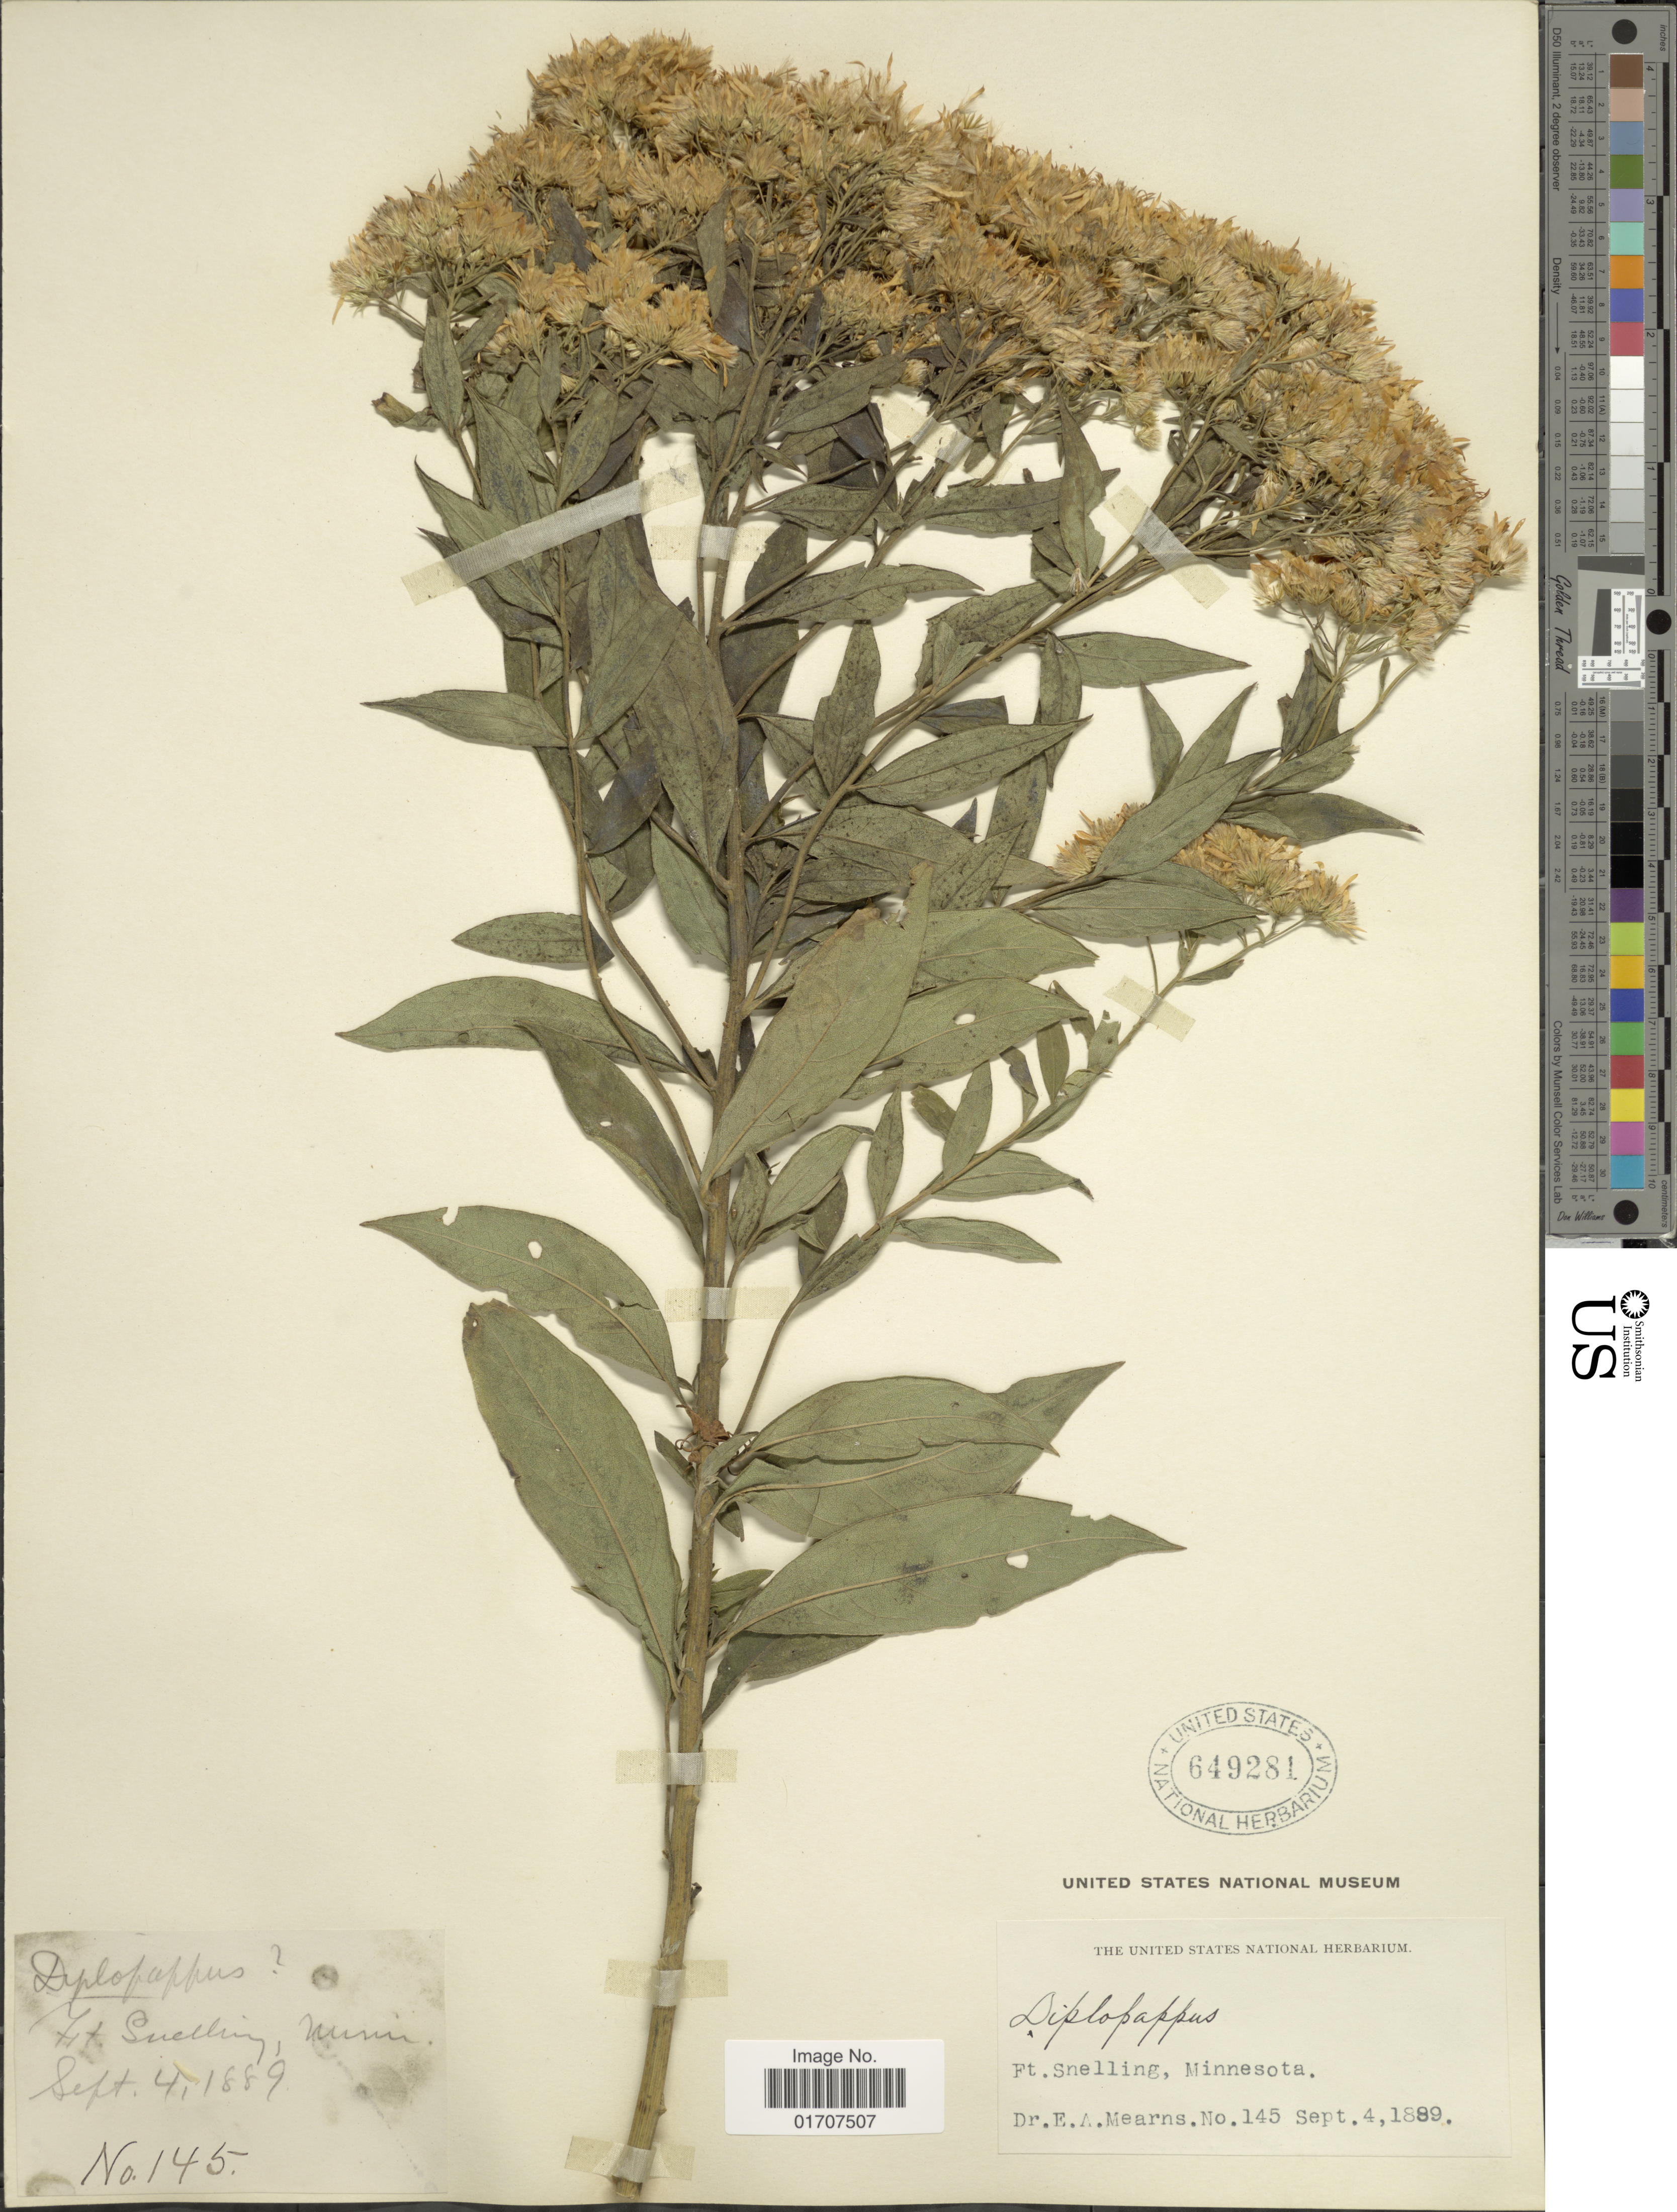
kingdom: Plantae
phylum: Tracheophyta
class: Magnoliopsida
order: Asterales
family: Asteraceae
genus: Doellingeria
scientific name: Doellingeria umbellata var. pubens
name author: (A. Gray) Britton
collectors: E. A. Mearns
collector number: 145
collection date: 1889-09-04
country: United States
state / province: Minnesota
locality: Ft. Snelling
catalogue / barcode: US 649281